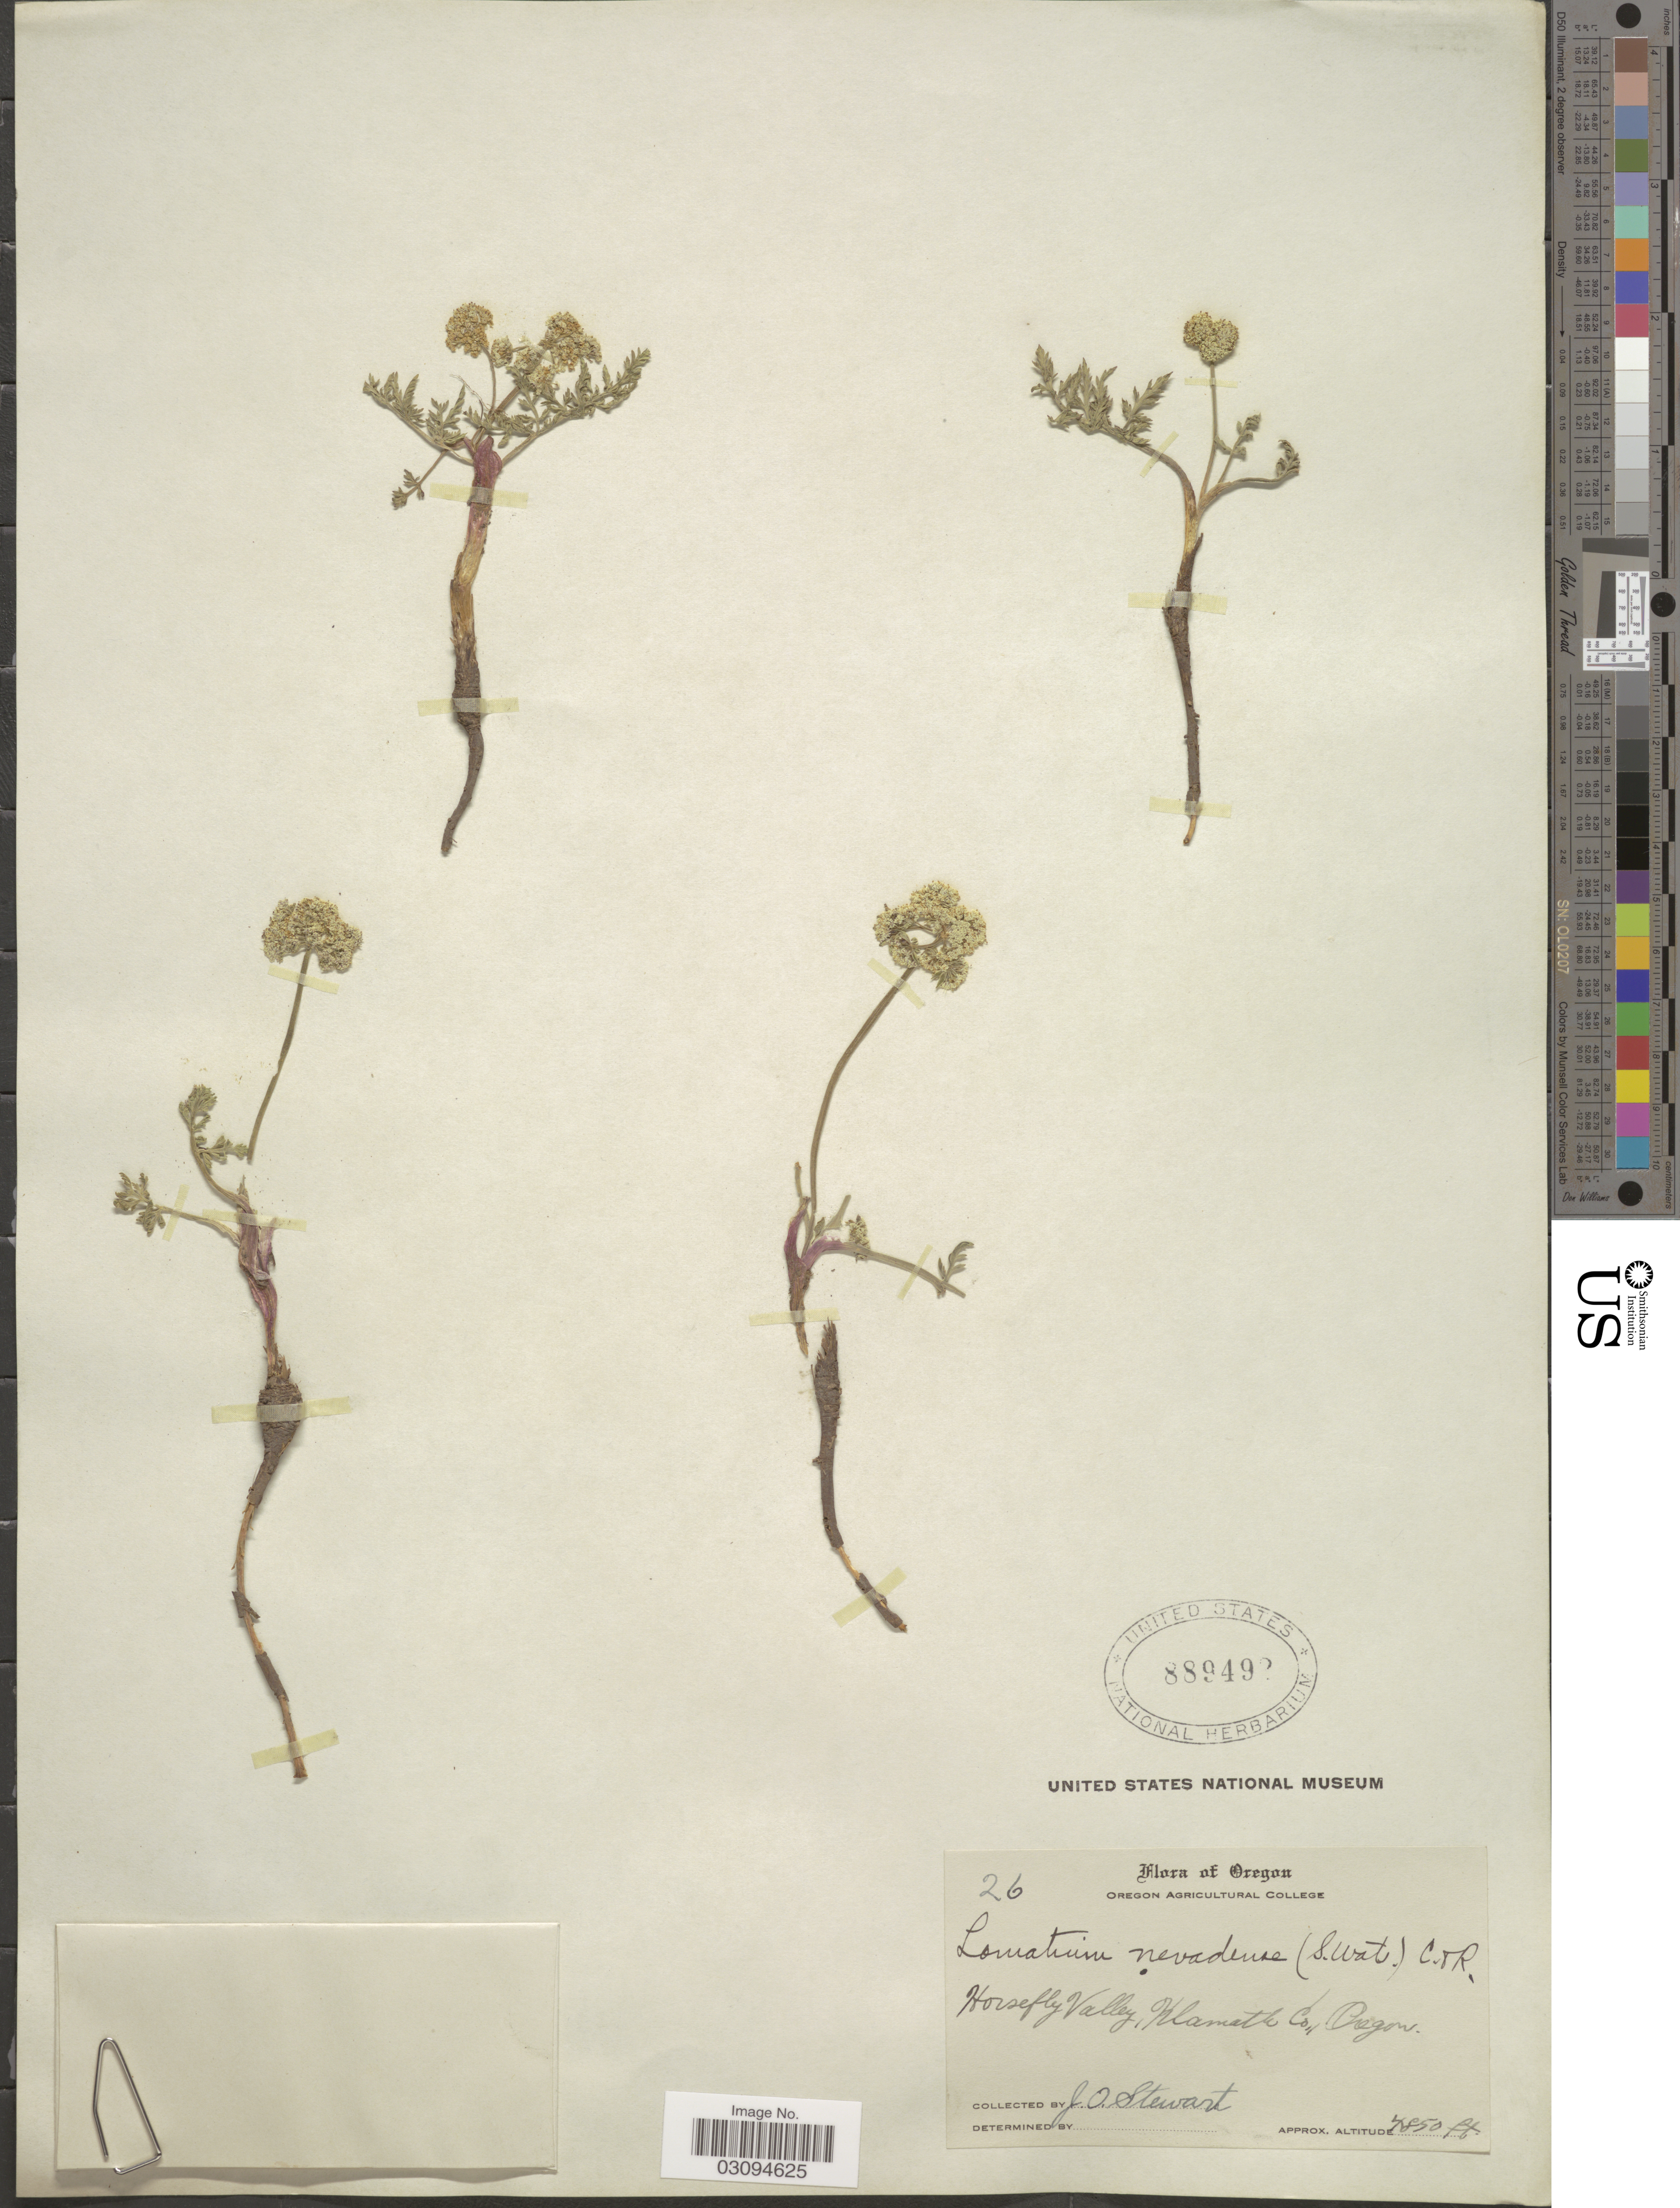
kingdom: Plantae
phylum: Tracheophyta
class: Magnoliopsida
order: Apiales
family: Apiaceae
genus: Lomatium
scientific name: Lomatium nevadense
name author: (S. Watson) J.M. Coult. & Rose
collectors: J. Stewart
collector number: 26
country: United States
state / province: Oregon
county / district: Klamath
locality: Horsefly Valley, Klamath Co.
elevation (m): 1478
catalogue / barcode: US 889492